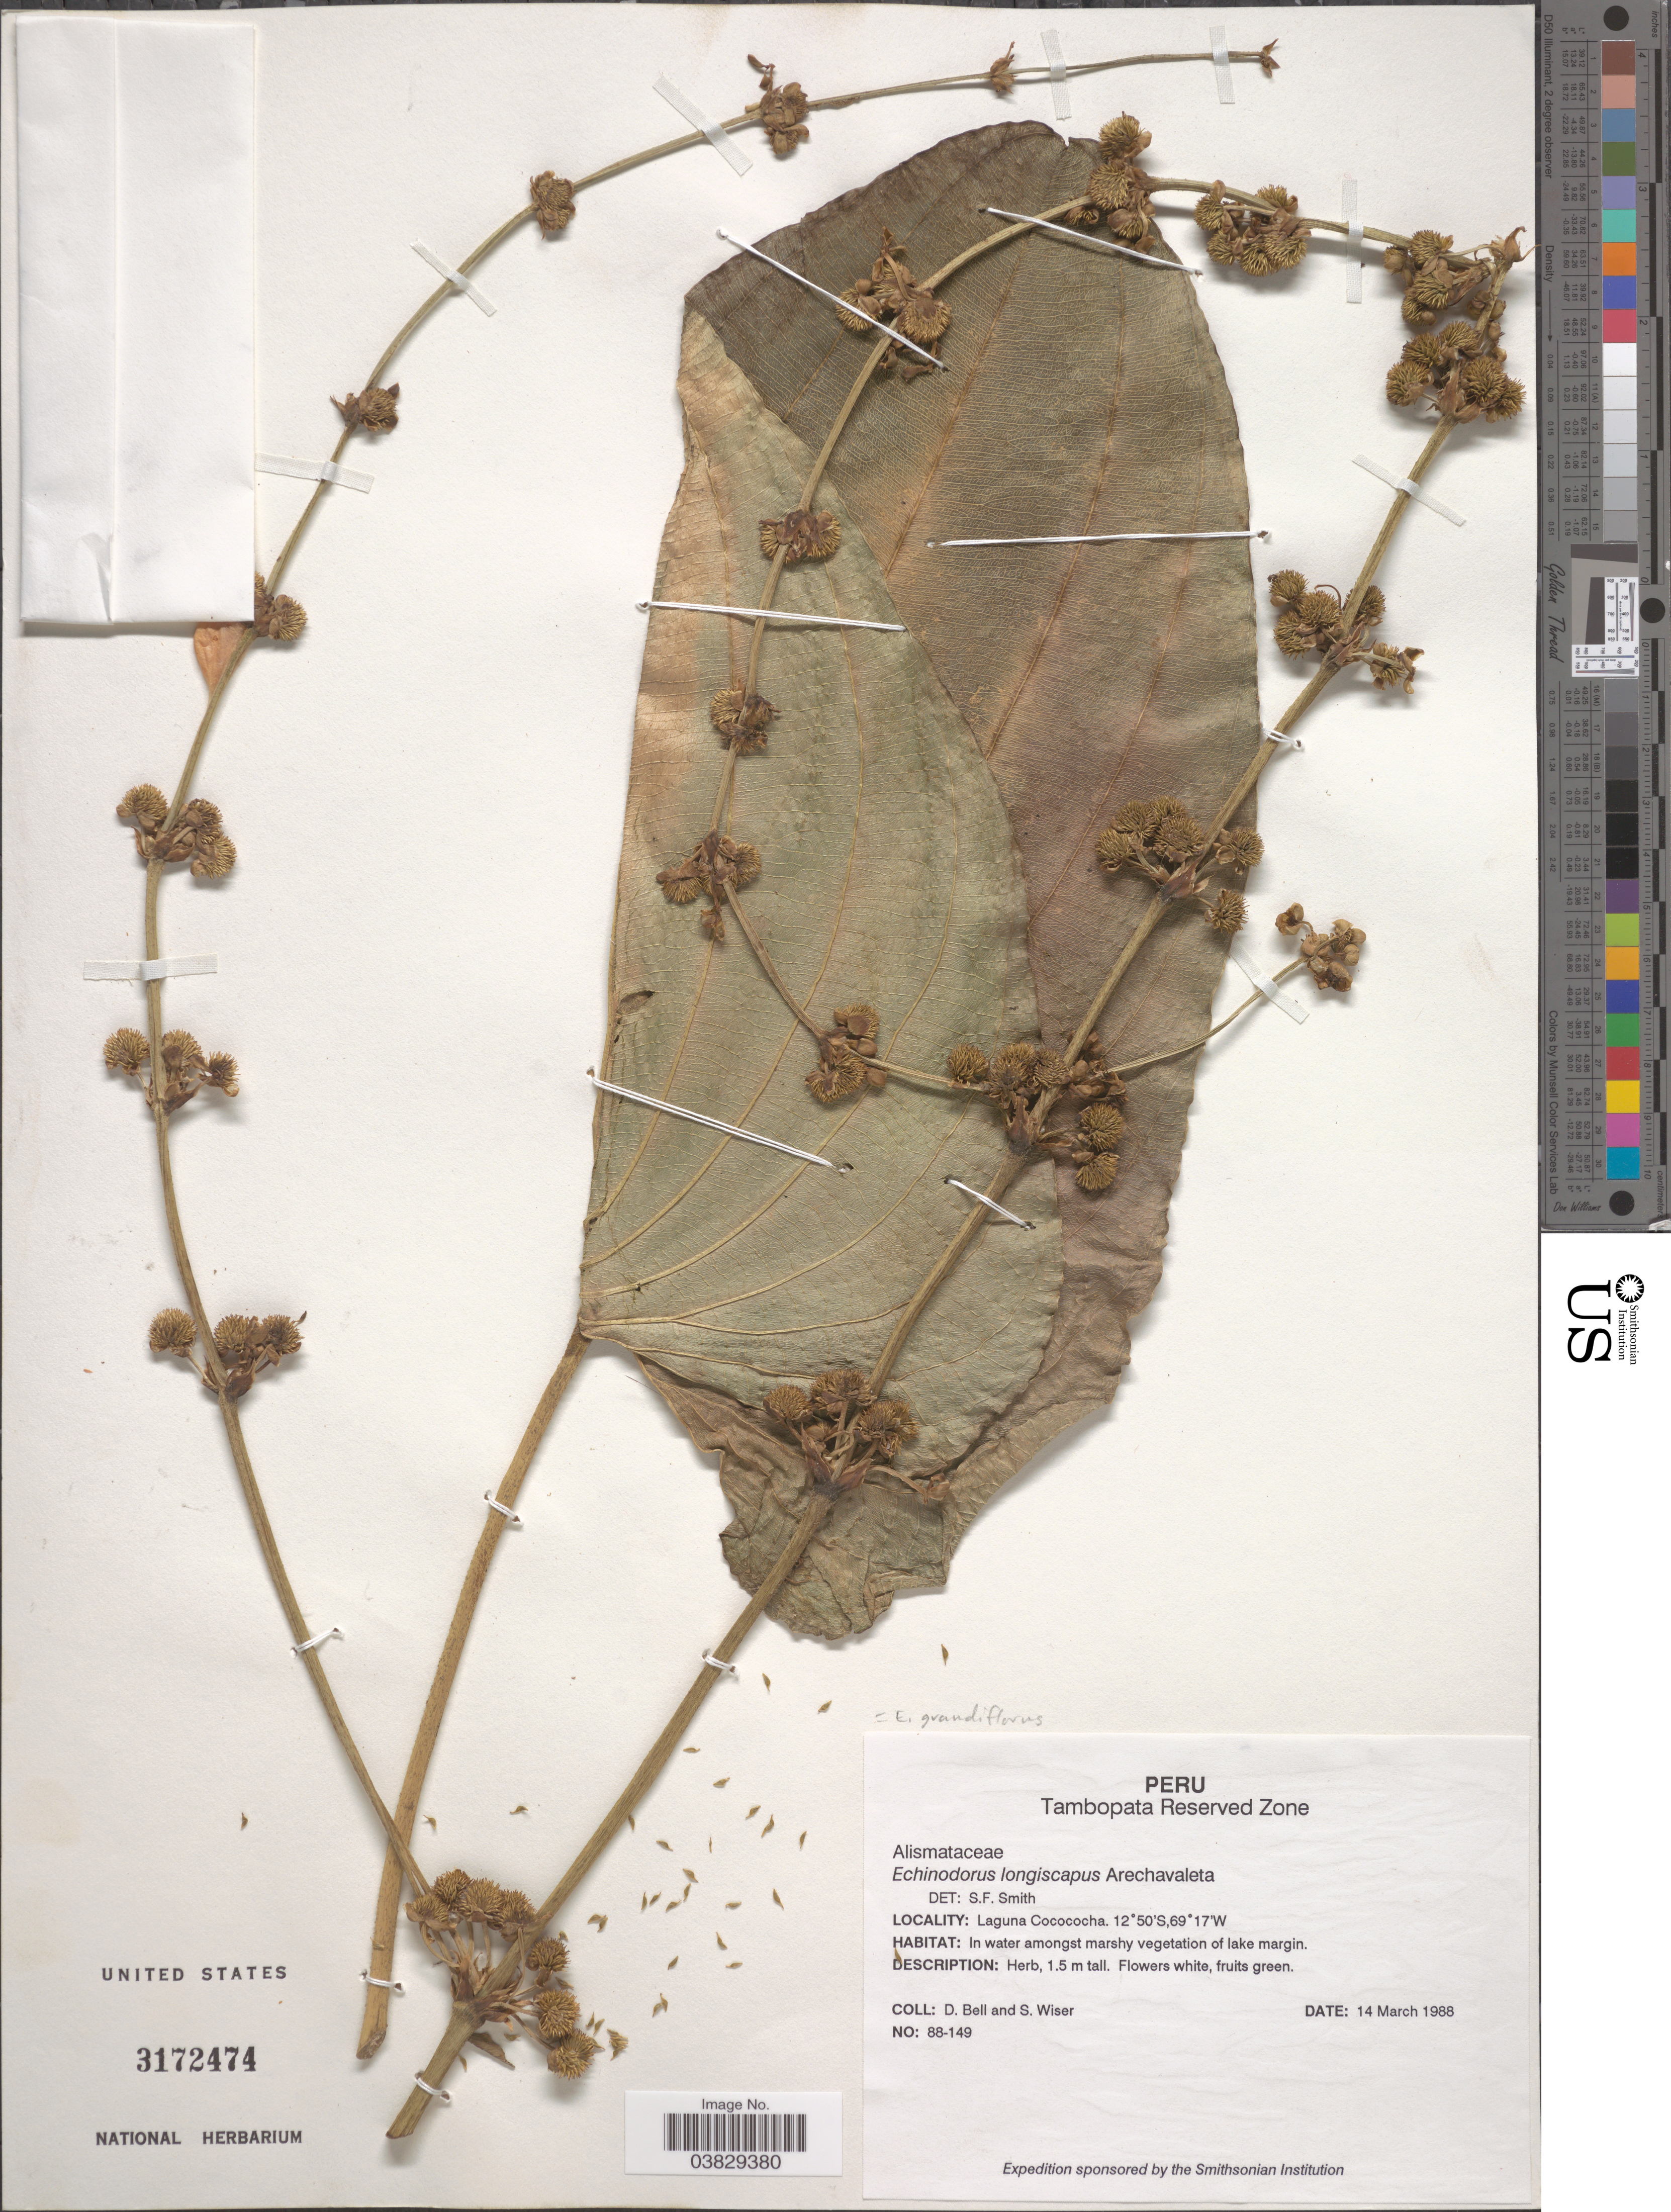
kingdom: Plantae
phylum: Tracheophyta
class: Liliopsida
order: Alismatales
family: Alismataceae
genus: Echinodorus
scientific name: Echinodorus grandiflorus subsp. grandiflorus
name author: (Cham. & Schltdl.) Micheli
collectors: D. A. Bell & S. Wiser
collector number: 88-149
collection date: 1988-03-14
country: Peru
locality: Tambopata Reserved Zone. Laguna Cococoha.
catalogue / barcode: US 3172474